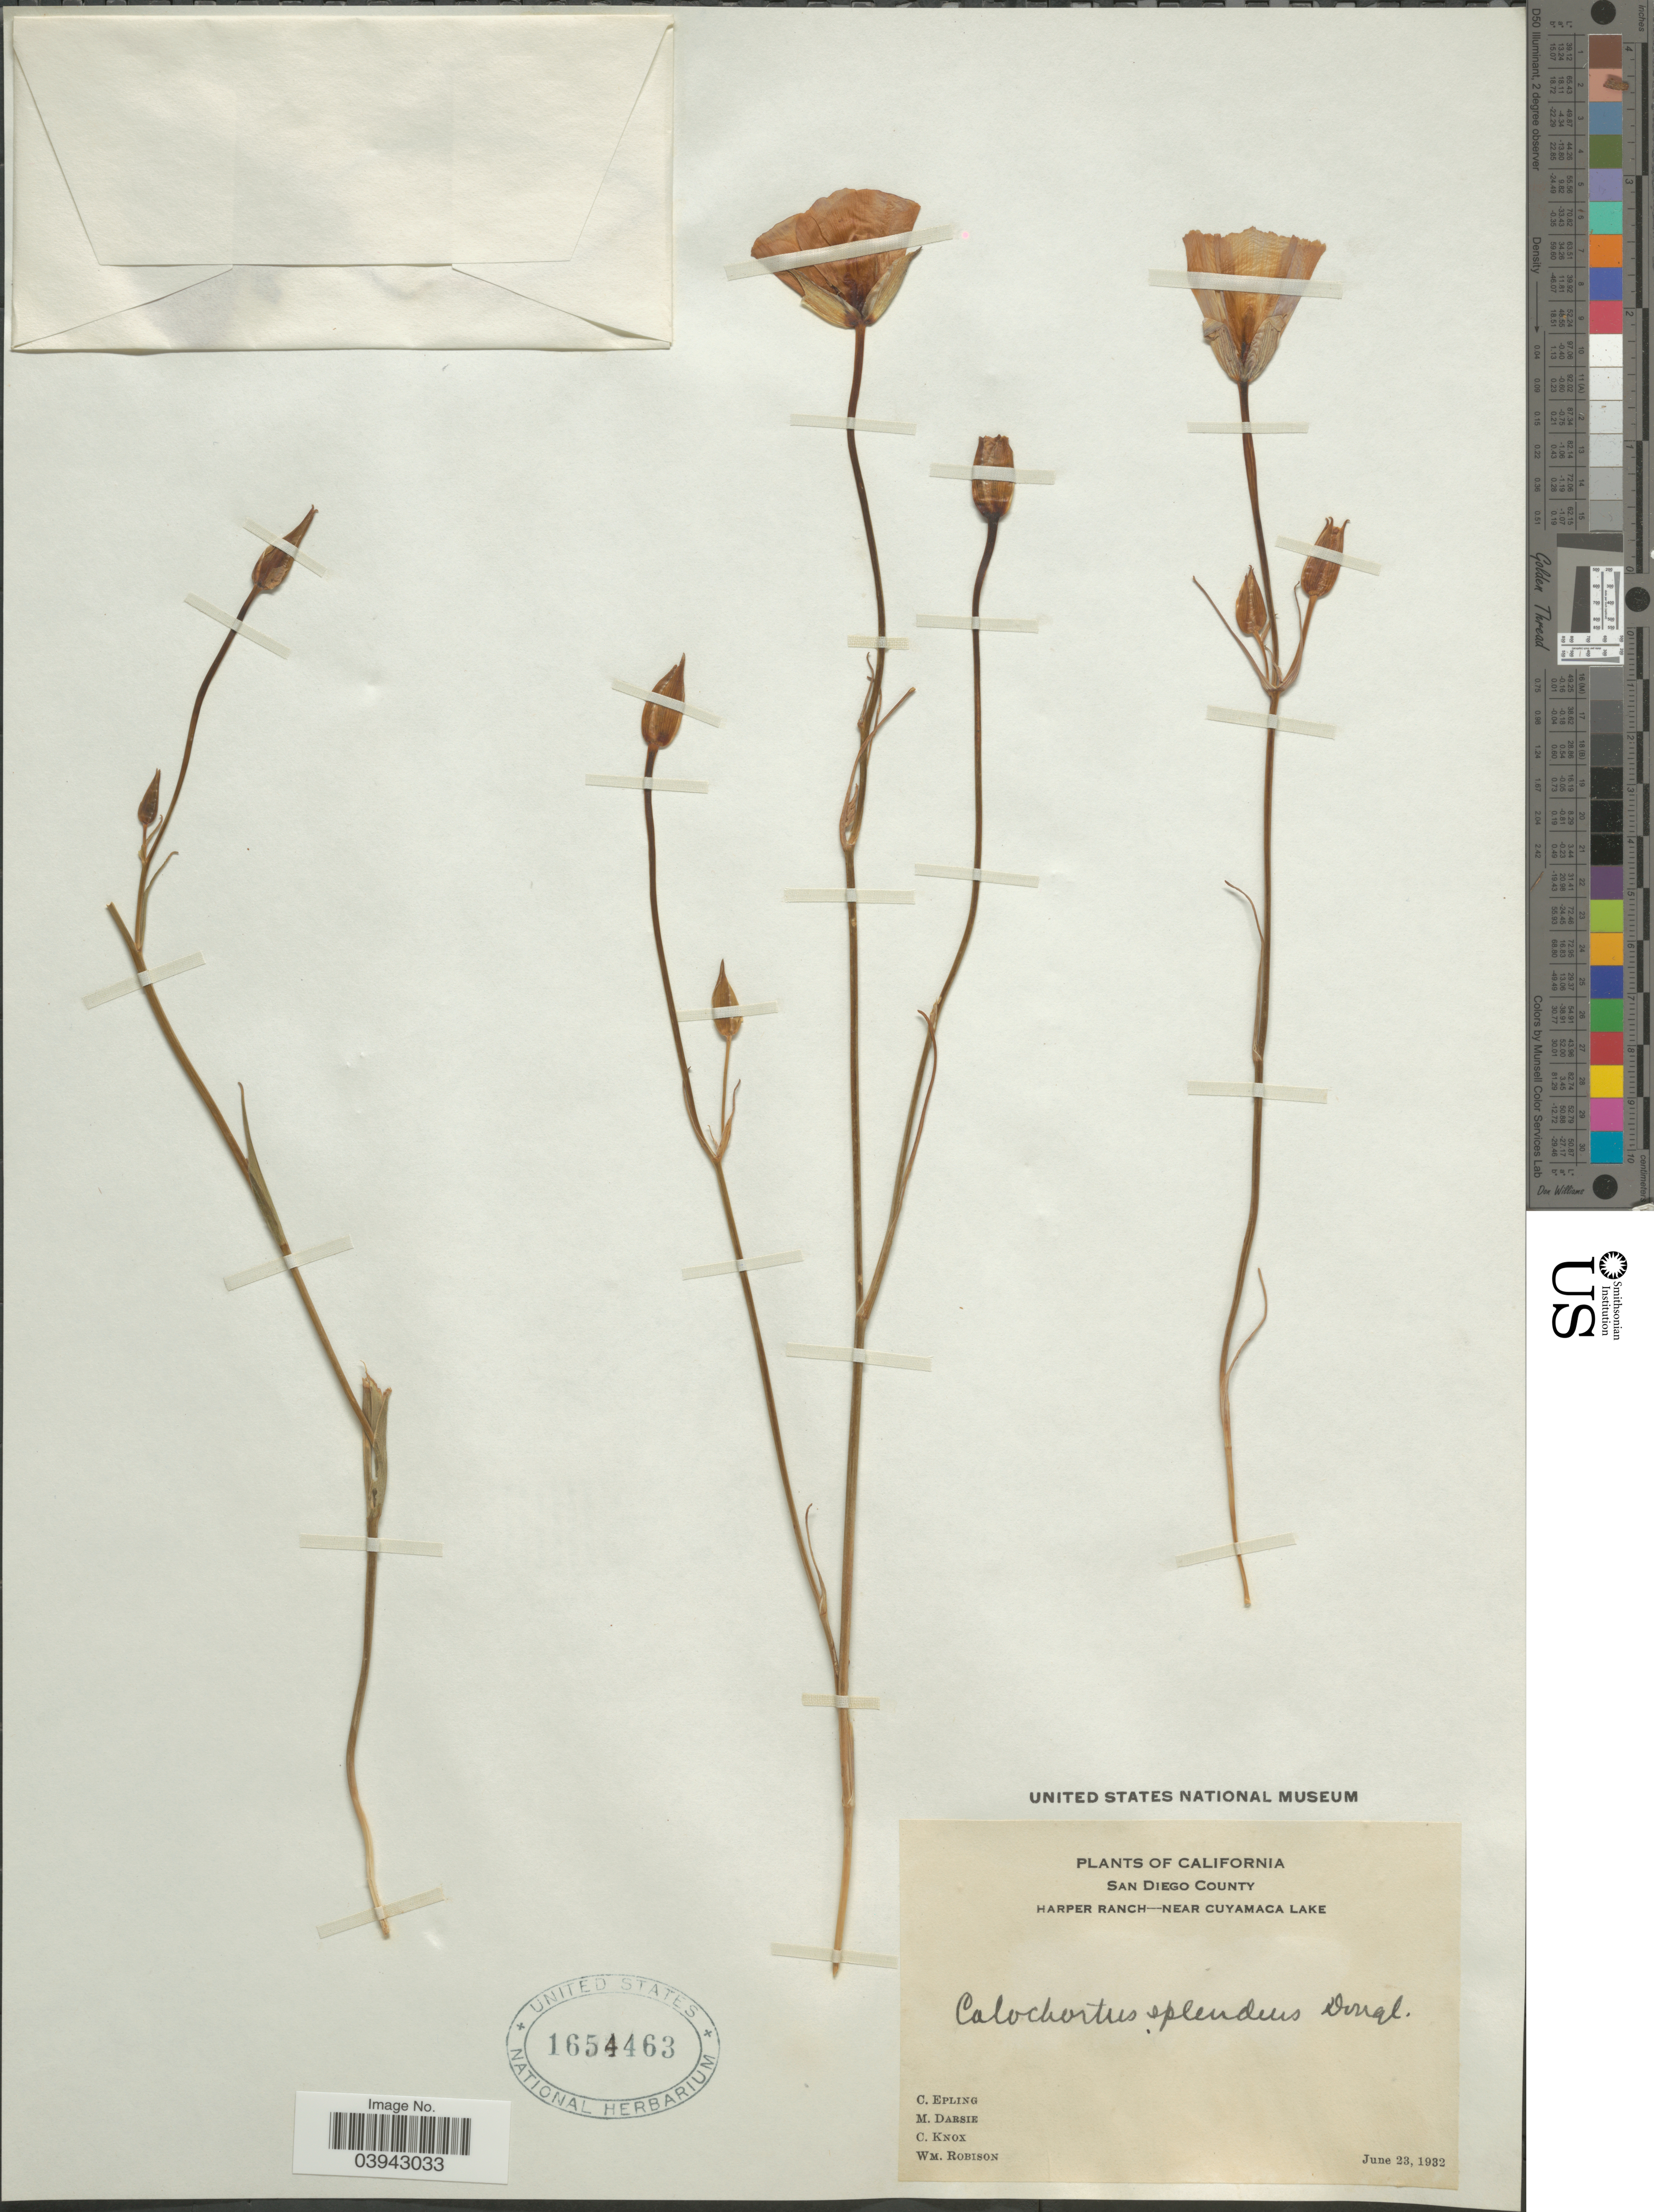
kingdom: Plantae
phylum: Tracheophyta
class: Liliopsida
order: Liliales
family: Liliaceae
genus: Calochortus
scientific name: Calochortus splendens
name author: Douglas ex Benth.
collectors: C. C. Epling, M. Darsie, C. Knox & W. Robison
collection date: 1932-06-23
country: United States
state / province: California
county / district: San Diego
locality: San Diego County. Harper Ranch-Near Cuyamaca Lake.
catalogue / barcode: US 1654463